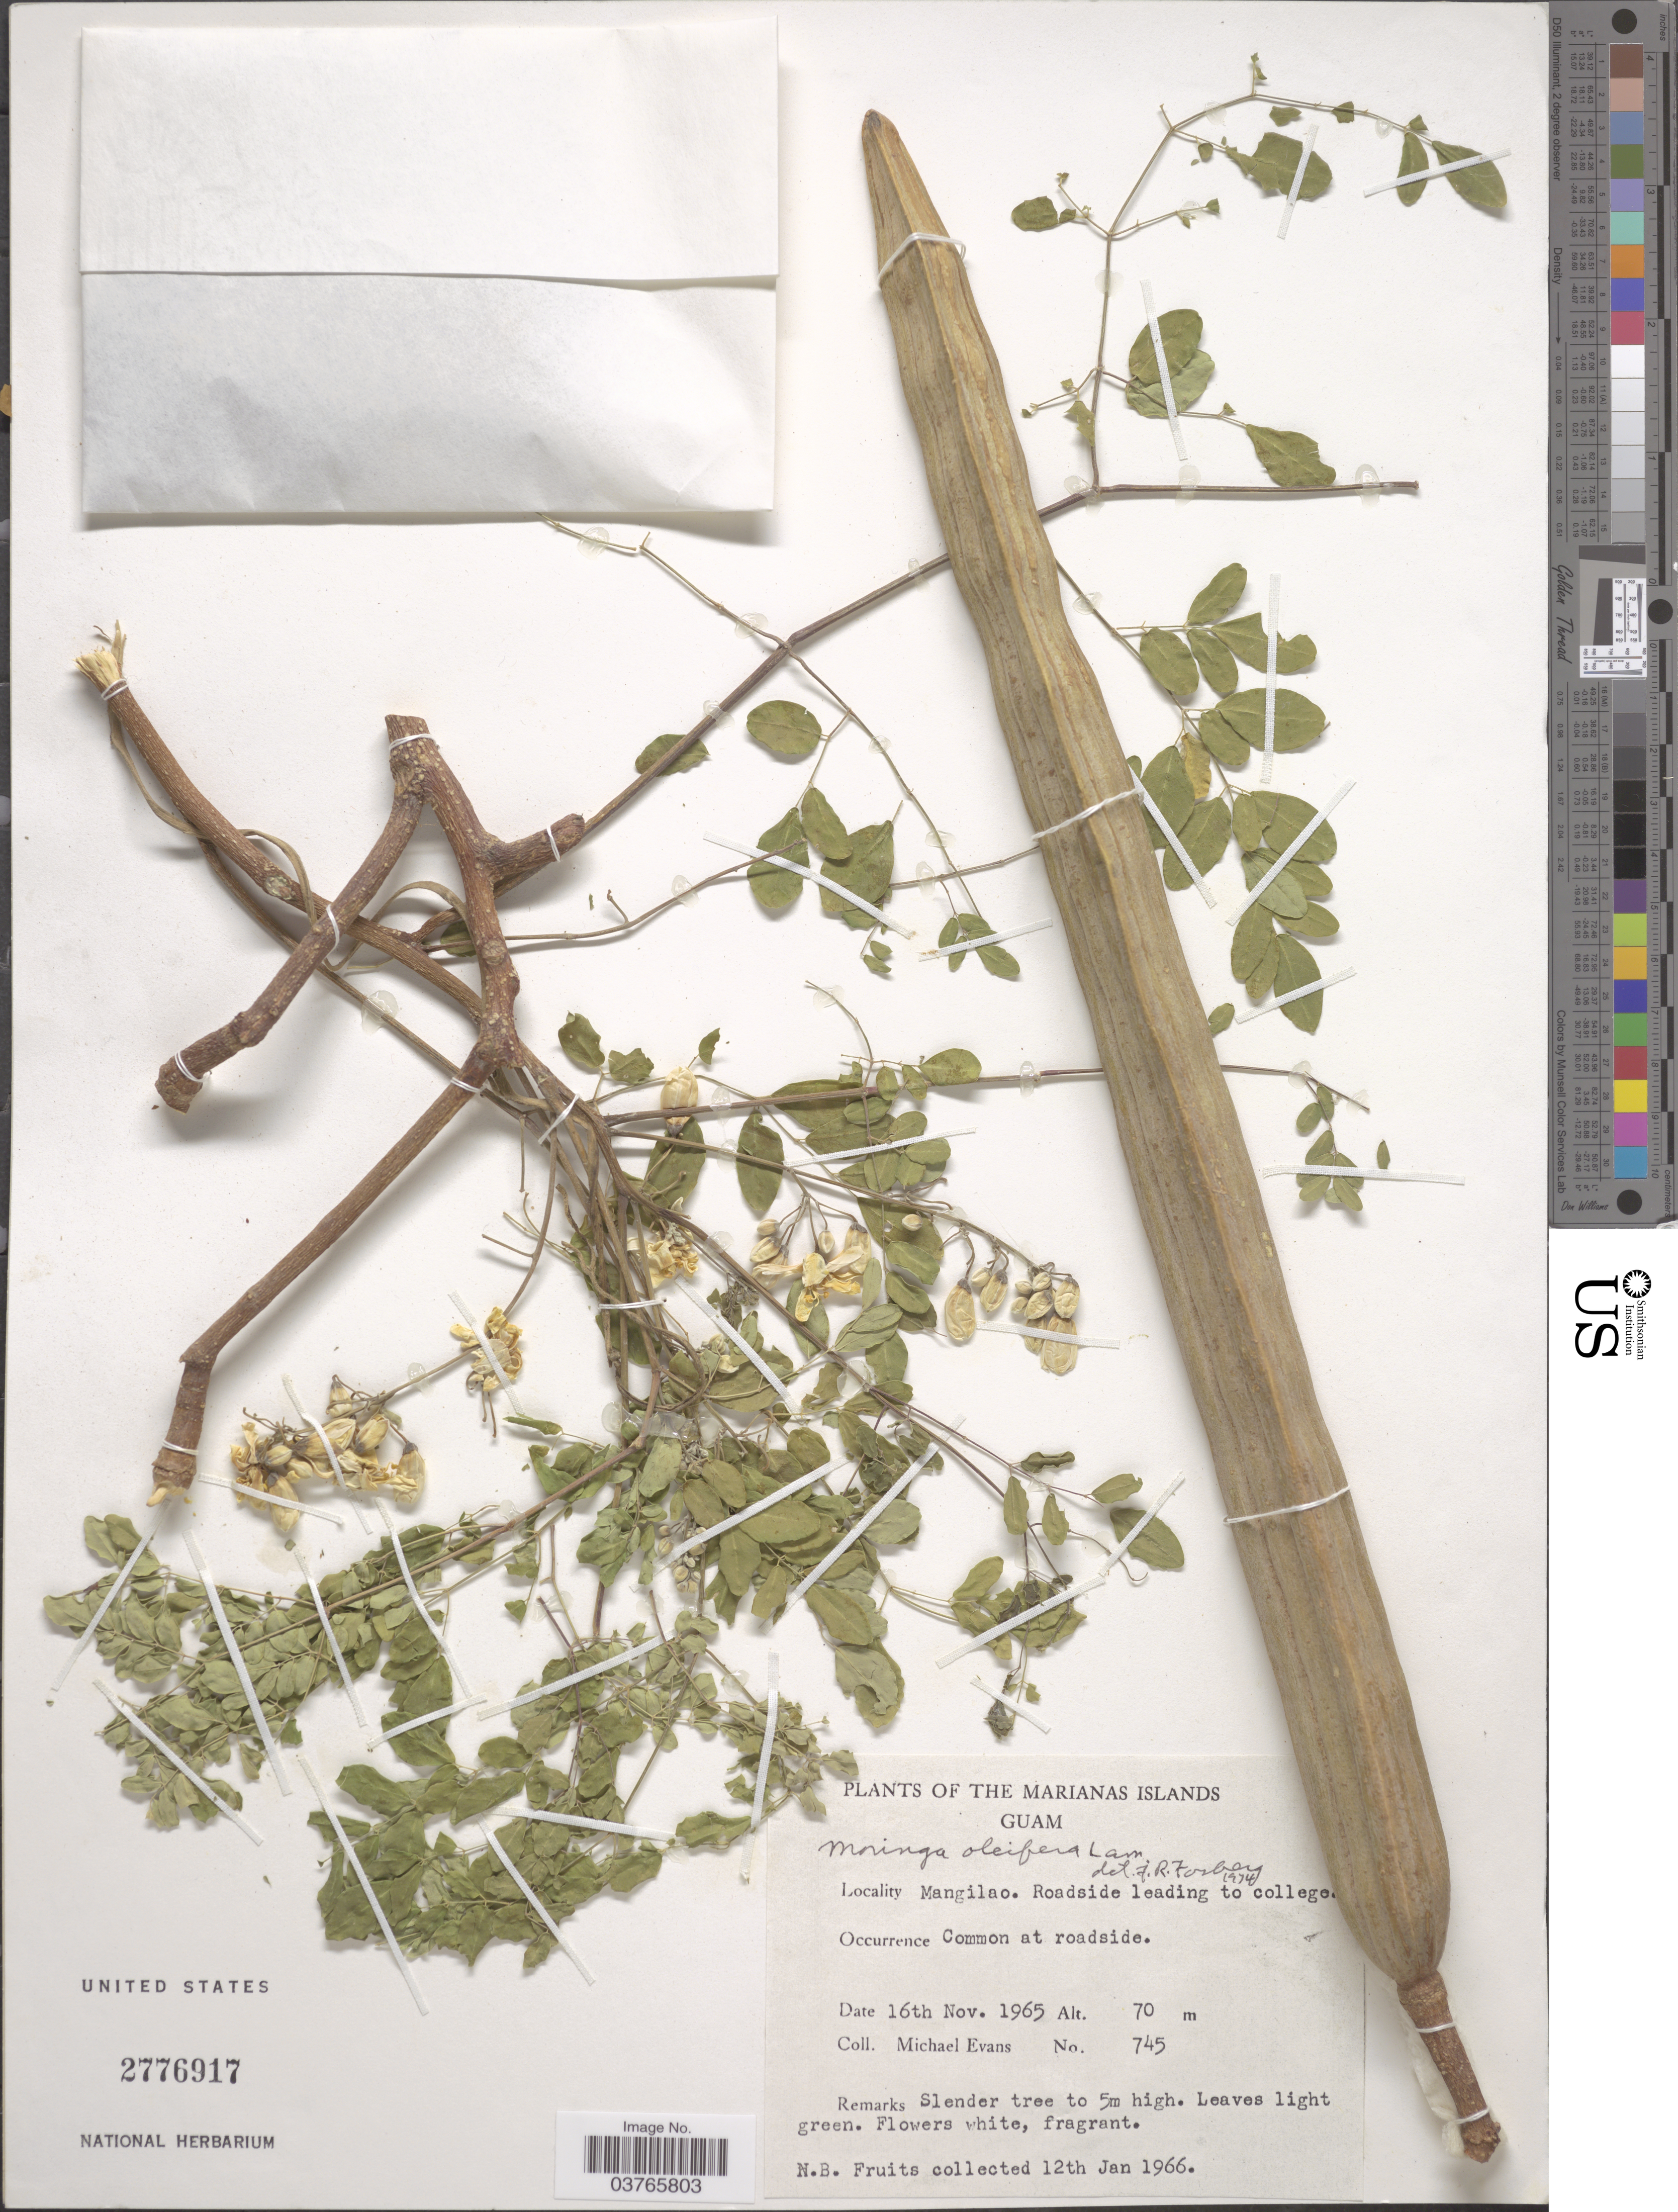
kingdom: Plantae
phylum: Tracheophyta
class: Magnoliopsida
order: Brassicales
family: Moringaceae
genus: Moringa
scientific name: Moringa oleifera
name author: Lam.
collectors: M. Evans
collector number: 745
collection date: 1965-11-16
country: Guam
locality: The Marianas Islands. Mangilao.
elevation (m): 70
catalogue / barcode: US 2776917